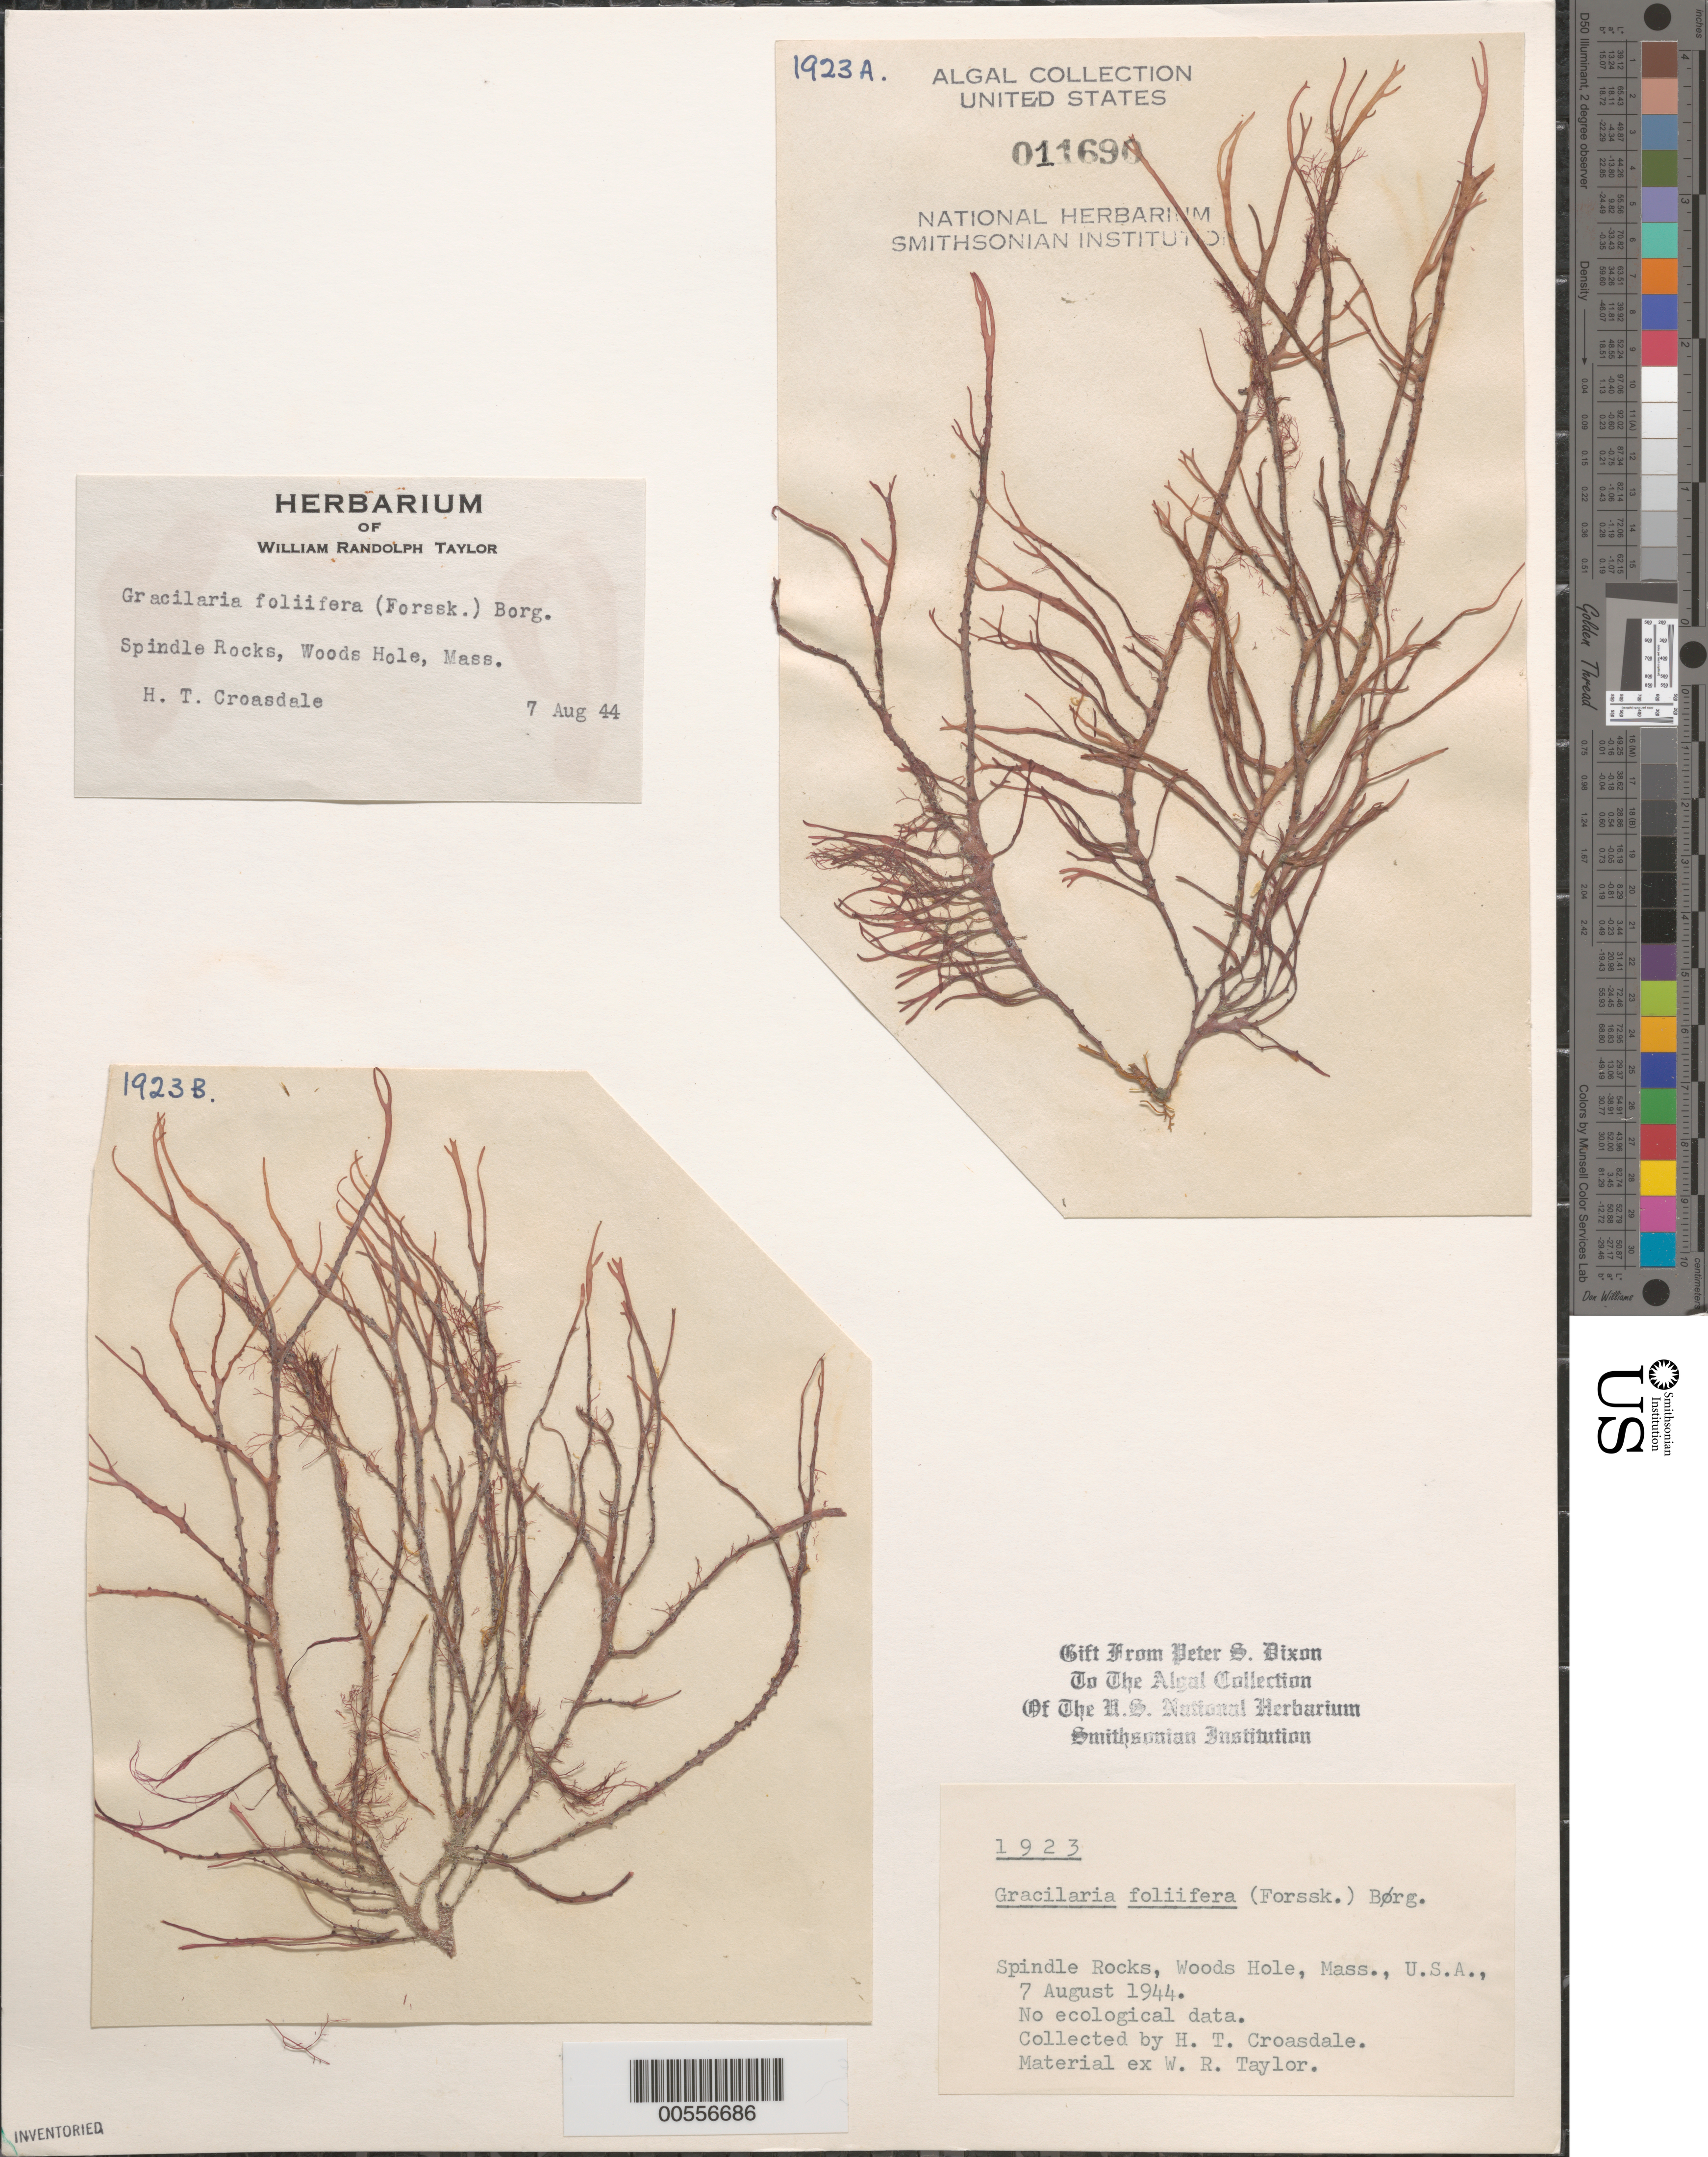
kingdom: Plantae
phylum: Rhodophyta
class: Florideophyceae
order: Gracilariales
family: Gracilariaceae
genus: Gracilaria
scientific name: Gracilaria foliifera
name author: (Forssk.) Børgesen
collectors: H. T. Croasdale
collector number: PSD 1923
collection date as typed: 07 Aug 1944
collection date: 1944-08-07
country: United States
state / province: Massachusetts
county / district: Barnstable County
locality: Woods Hole, Spindle Rocks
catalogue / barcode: US 11690